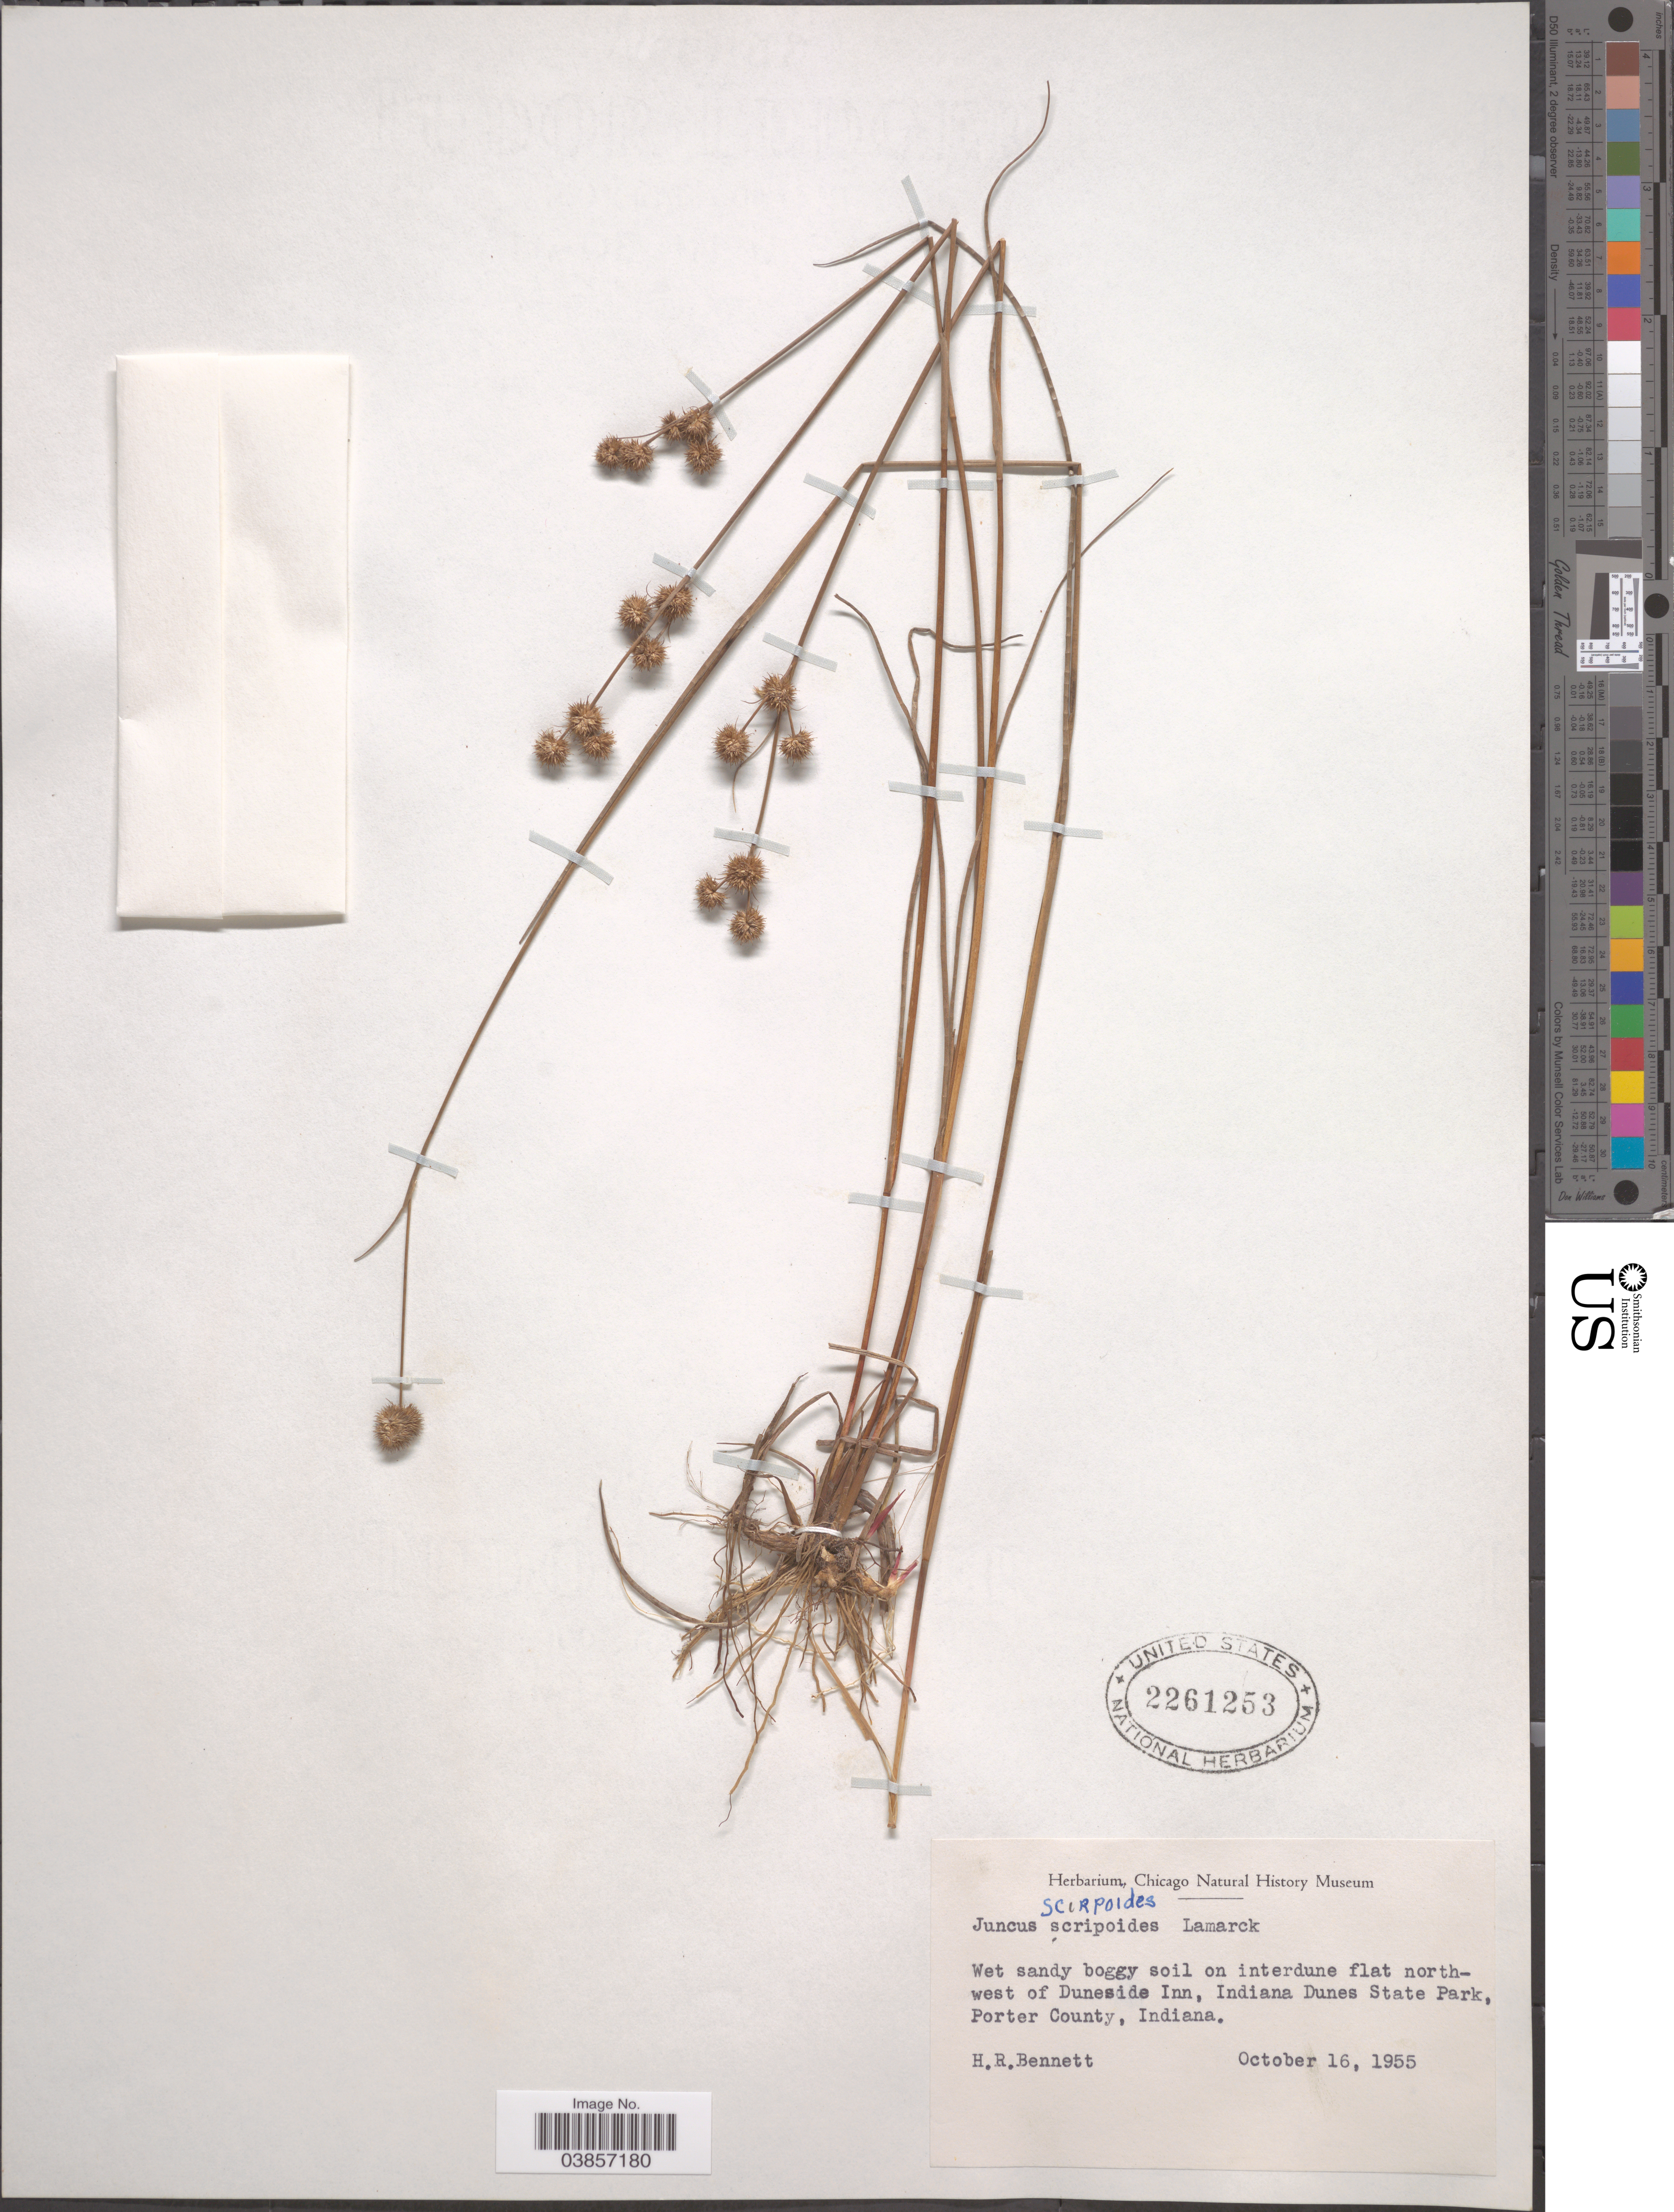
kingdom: Plantae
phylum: Tracheophyta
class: Liliopsida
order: Poales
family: Juncaceae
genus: Juncus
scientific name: Juncus scirpoides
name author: Lam.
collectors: H. R. Bennett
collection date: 1955-10-16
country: United States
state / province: Indiana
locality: On interdune flat northwest of Duneside Inn, Indiana Dunes State Park, Porter County.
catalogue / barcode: US 2261253